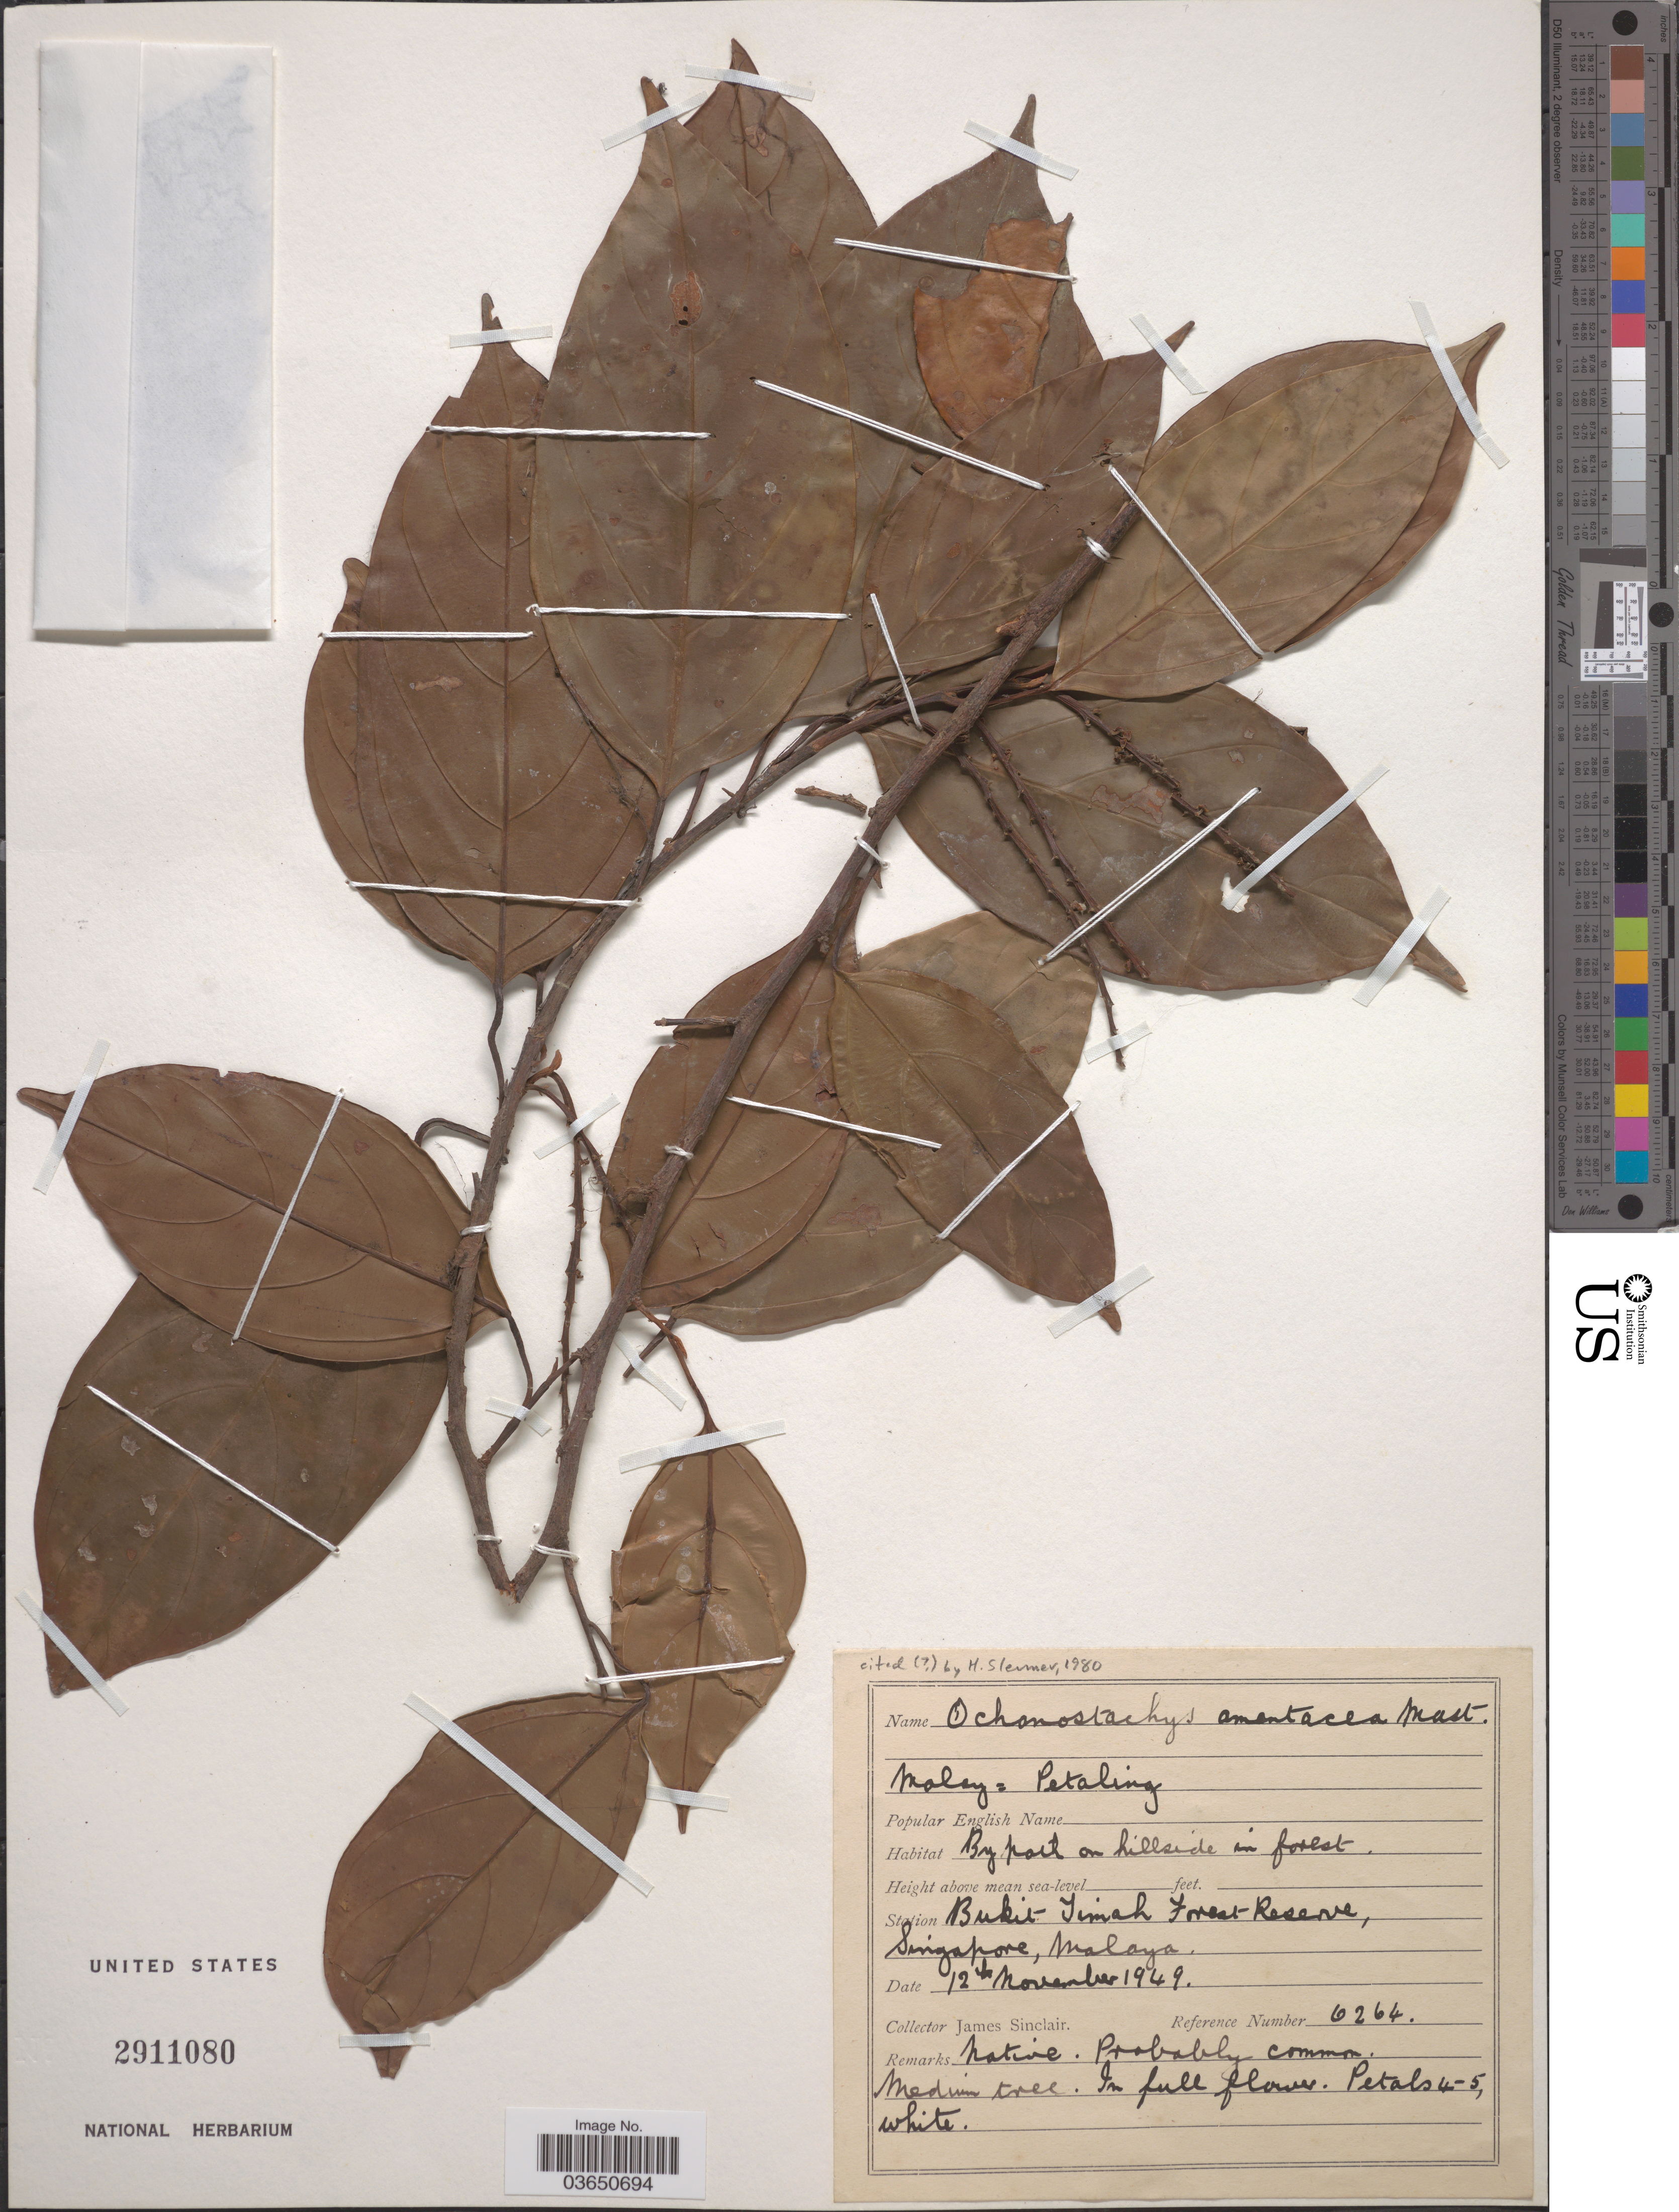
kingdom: Plantae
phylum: Tracheophyta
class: Magnoliopsida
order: Santalales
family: Coulaceae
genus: Ochanostachys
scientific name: Ochanostachys amentacea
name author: Mast.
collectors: J. Sinclair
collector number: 6264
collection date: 1949-11-12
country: Singapore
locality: Station Bukit Timah Forest Reserve, Malaya.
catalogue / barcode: US 2911080